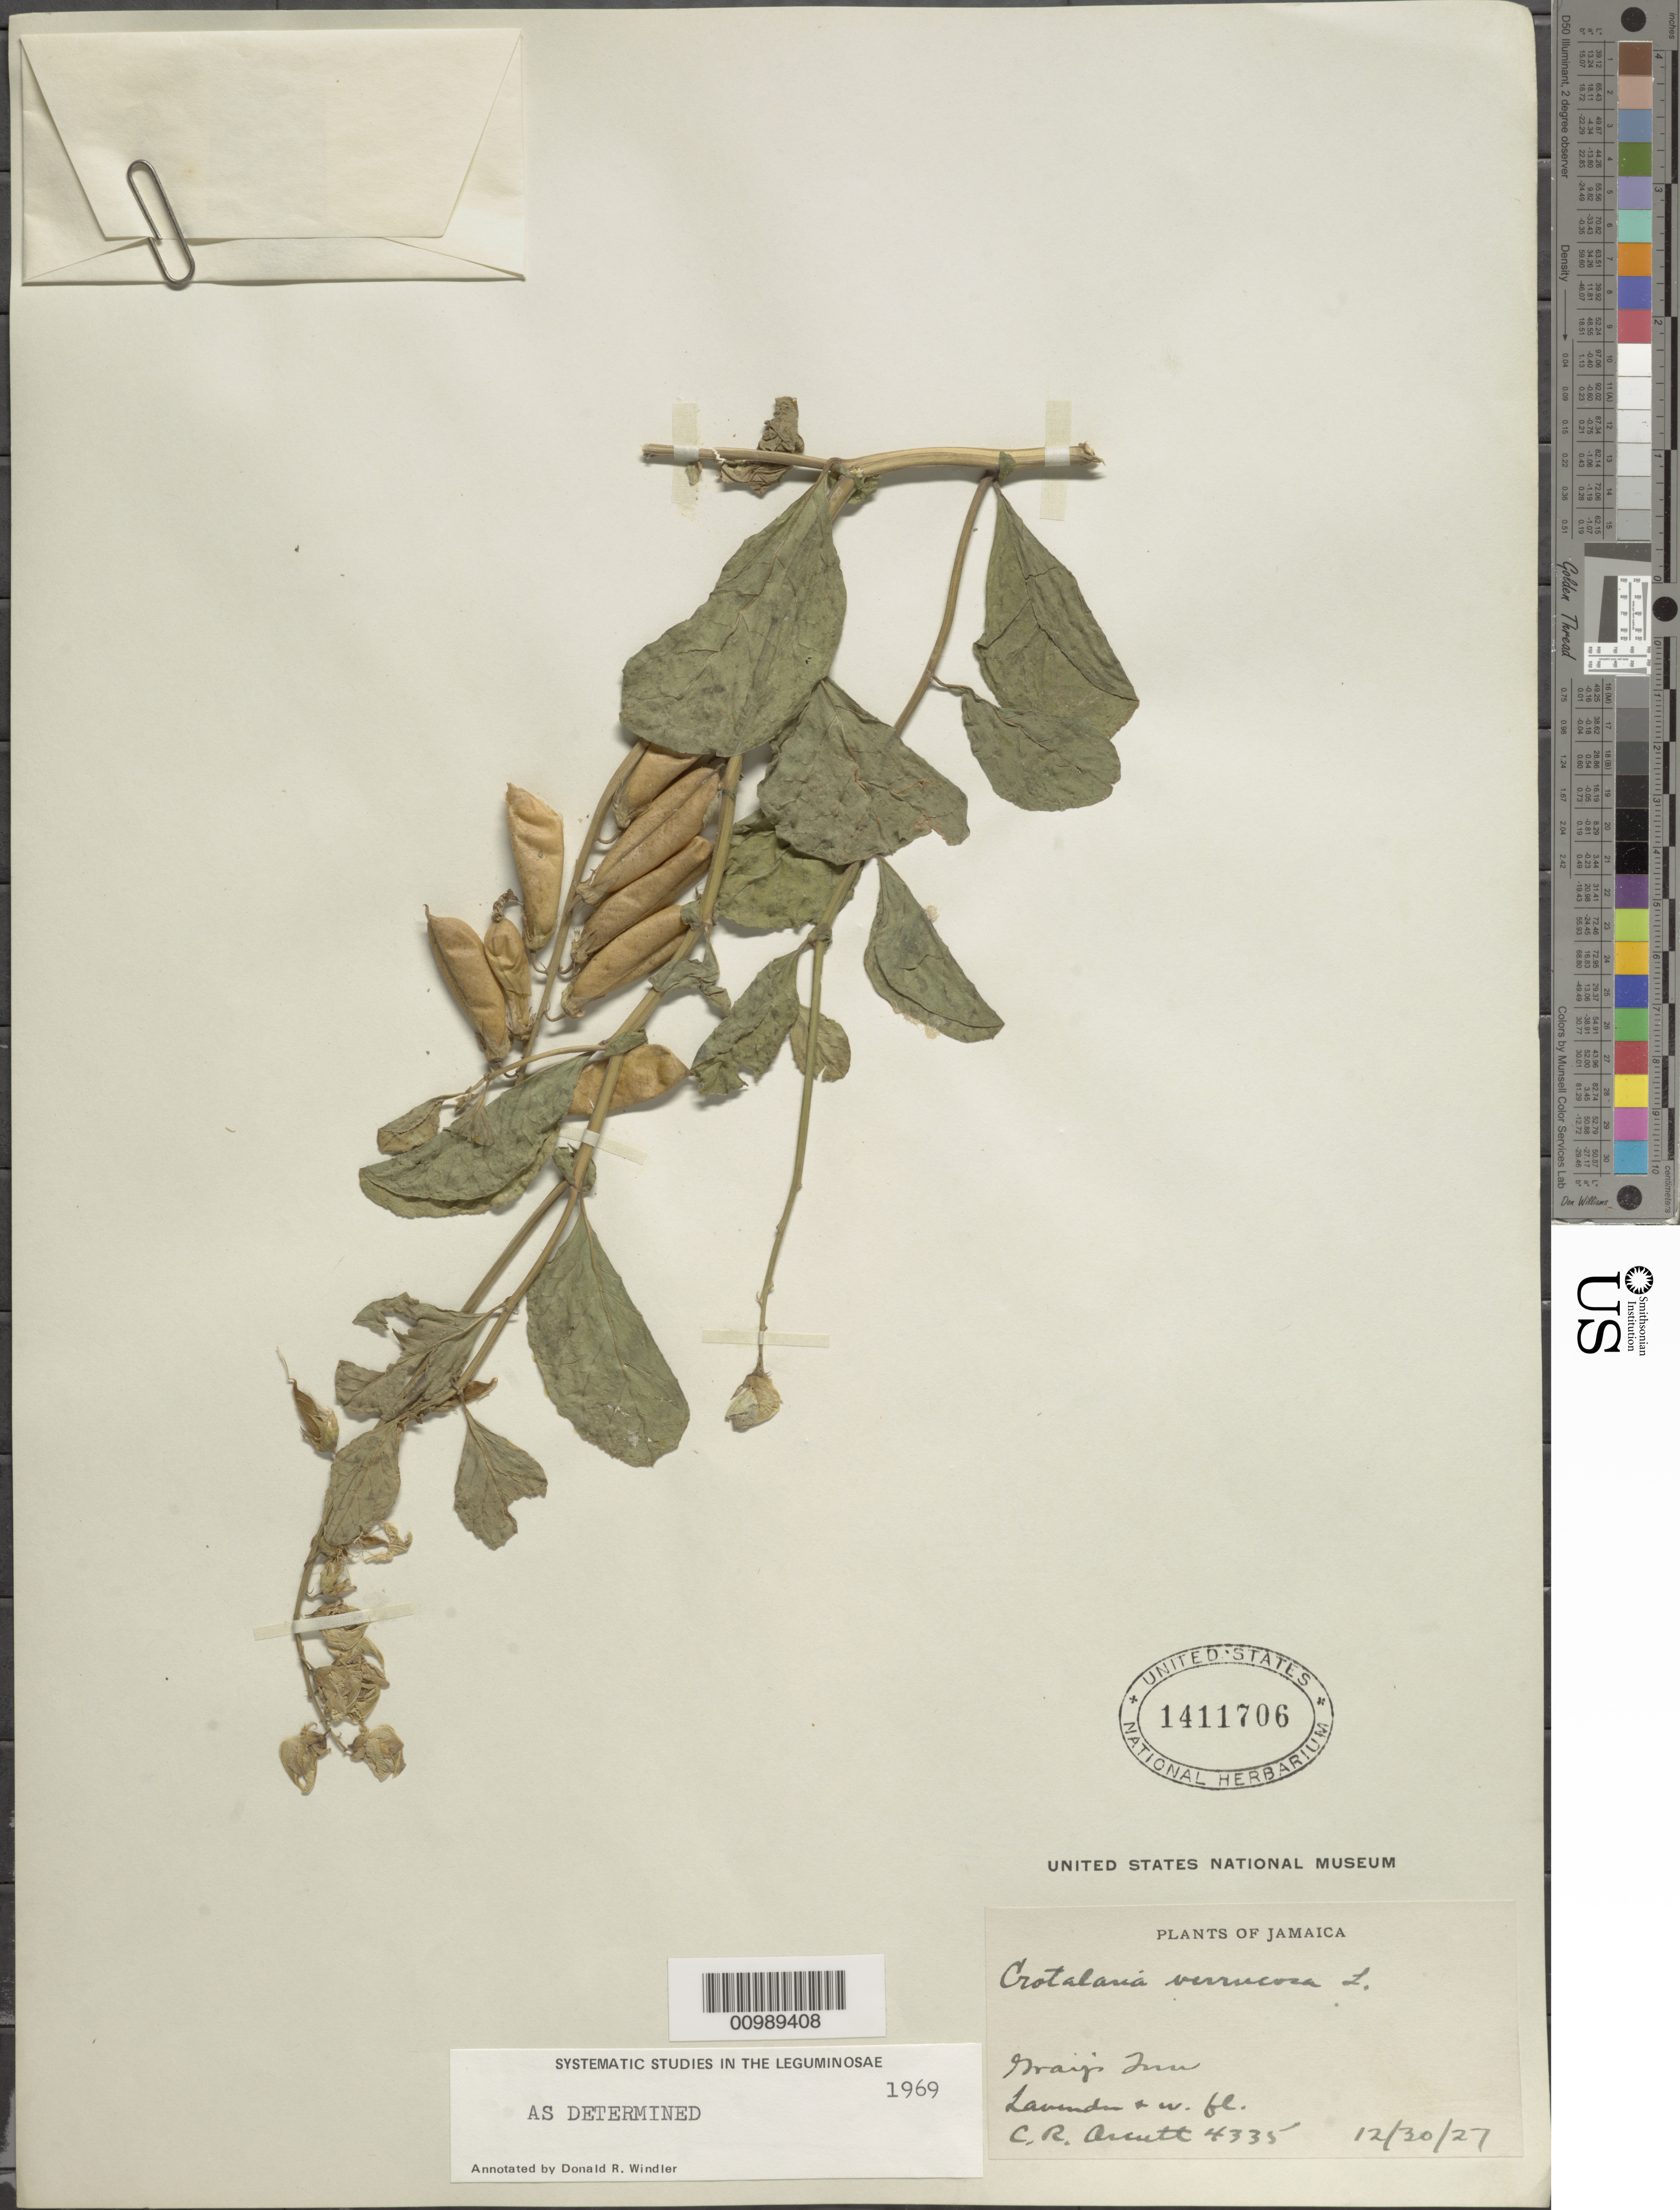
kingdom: Plantae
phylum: Tracheophyta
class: Magnoliopsida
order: Fabales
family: Fabaceae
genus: Crotalaria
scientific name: Crotalaria verrucosa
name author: L.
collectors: C. Arcutt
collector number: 4335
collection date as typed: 30 Dec 1927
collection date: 1927-12-30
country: Jamaica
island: Jamaica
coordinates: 0 N, 0 E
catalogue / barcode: US 1411706